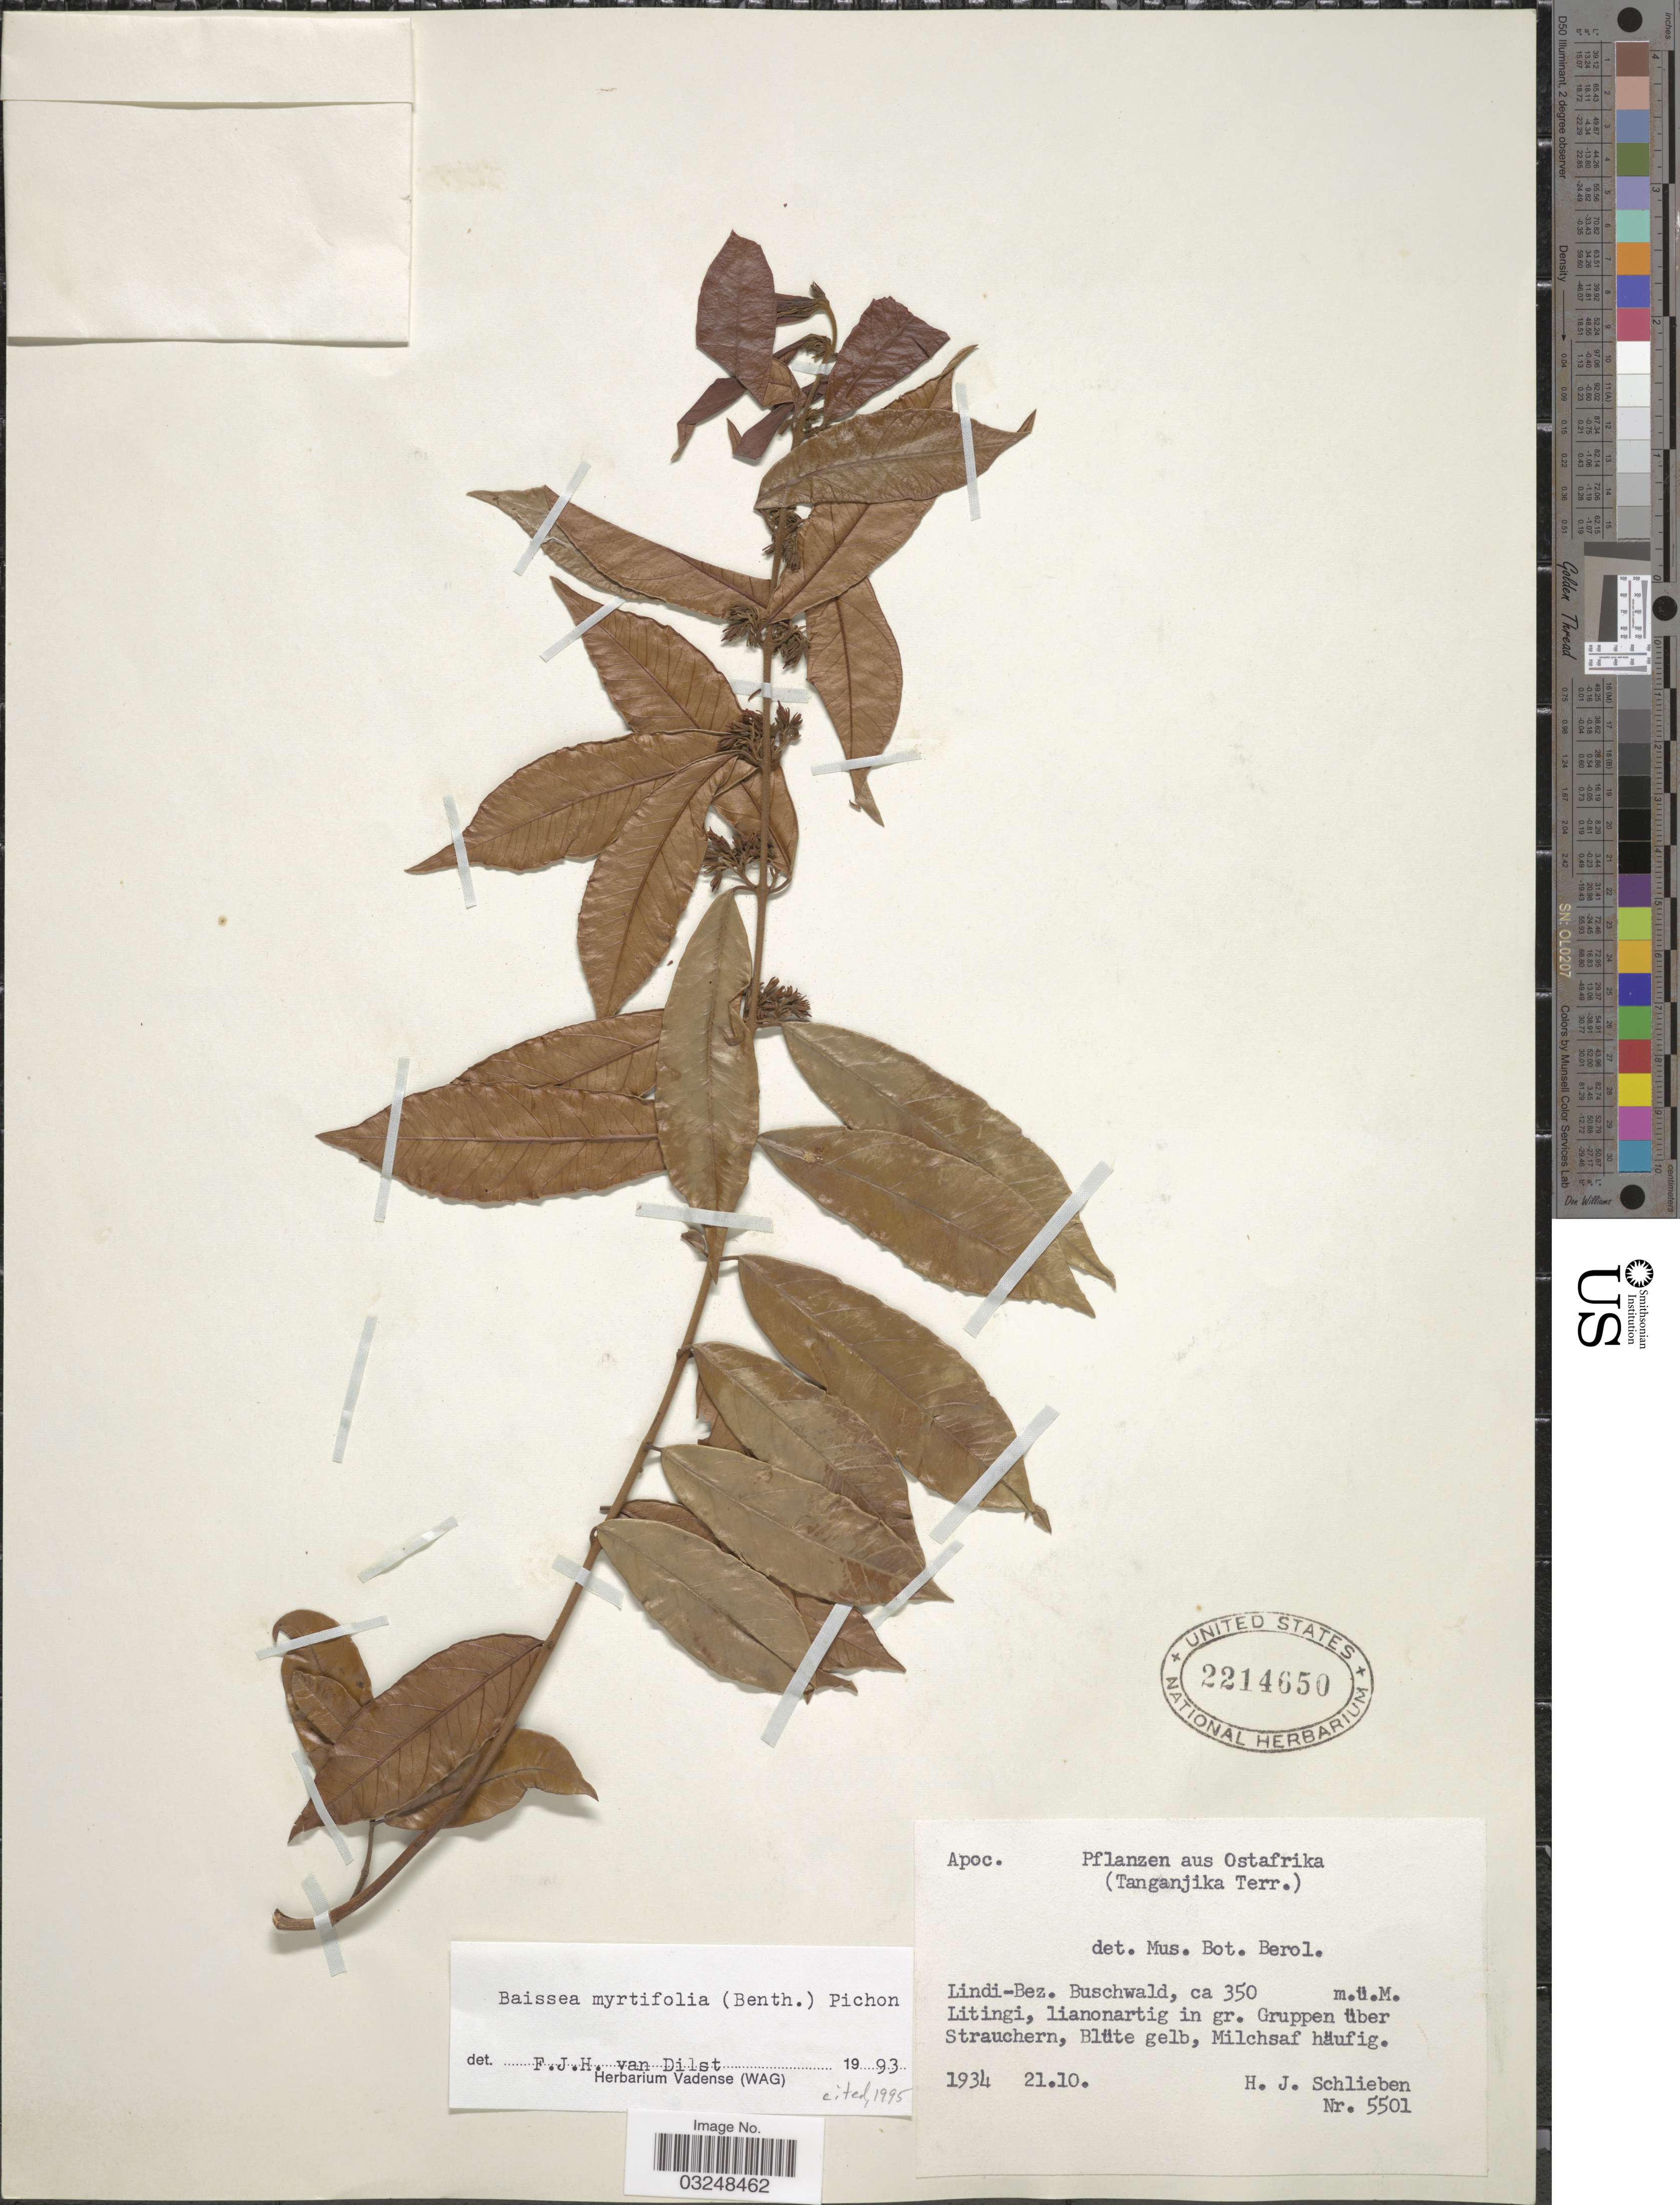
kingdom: Plantae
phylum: Tracheophyta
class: Magnoliopsida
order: Gentianales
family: Apocynaceae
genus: Baissea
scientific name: Baissea myrtifolia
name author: (Benth.) Pichon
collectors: H. J. Schlieben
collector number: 5501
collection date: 1934-10-21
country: Tanzania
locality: Pflanzen aus Ostafrika (Tanganjika Terr.) Lindi-Bez., Buschwald, Litingi.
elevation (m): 350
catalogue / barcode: US 2214650